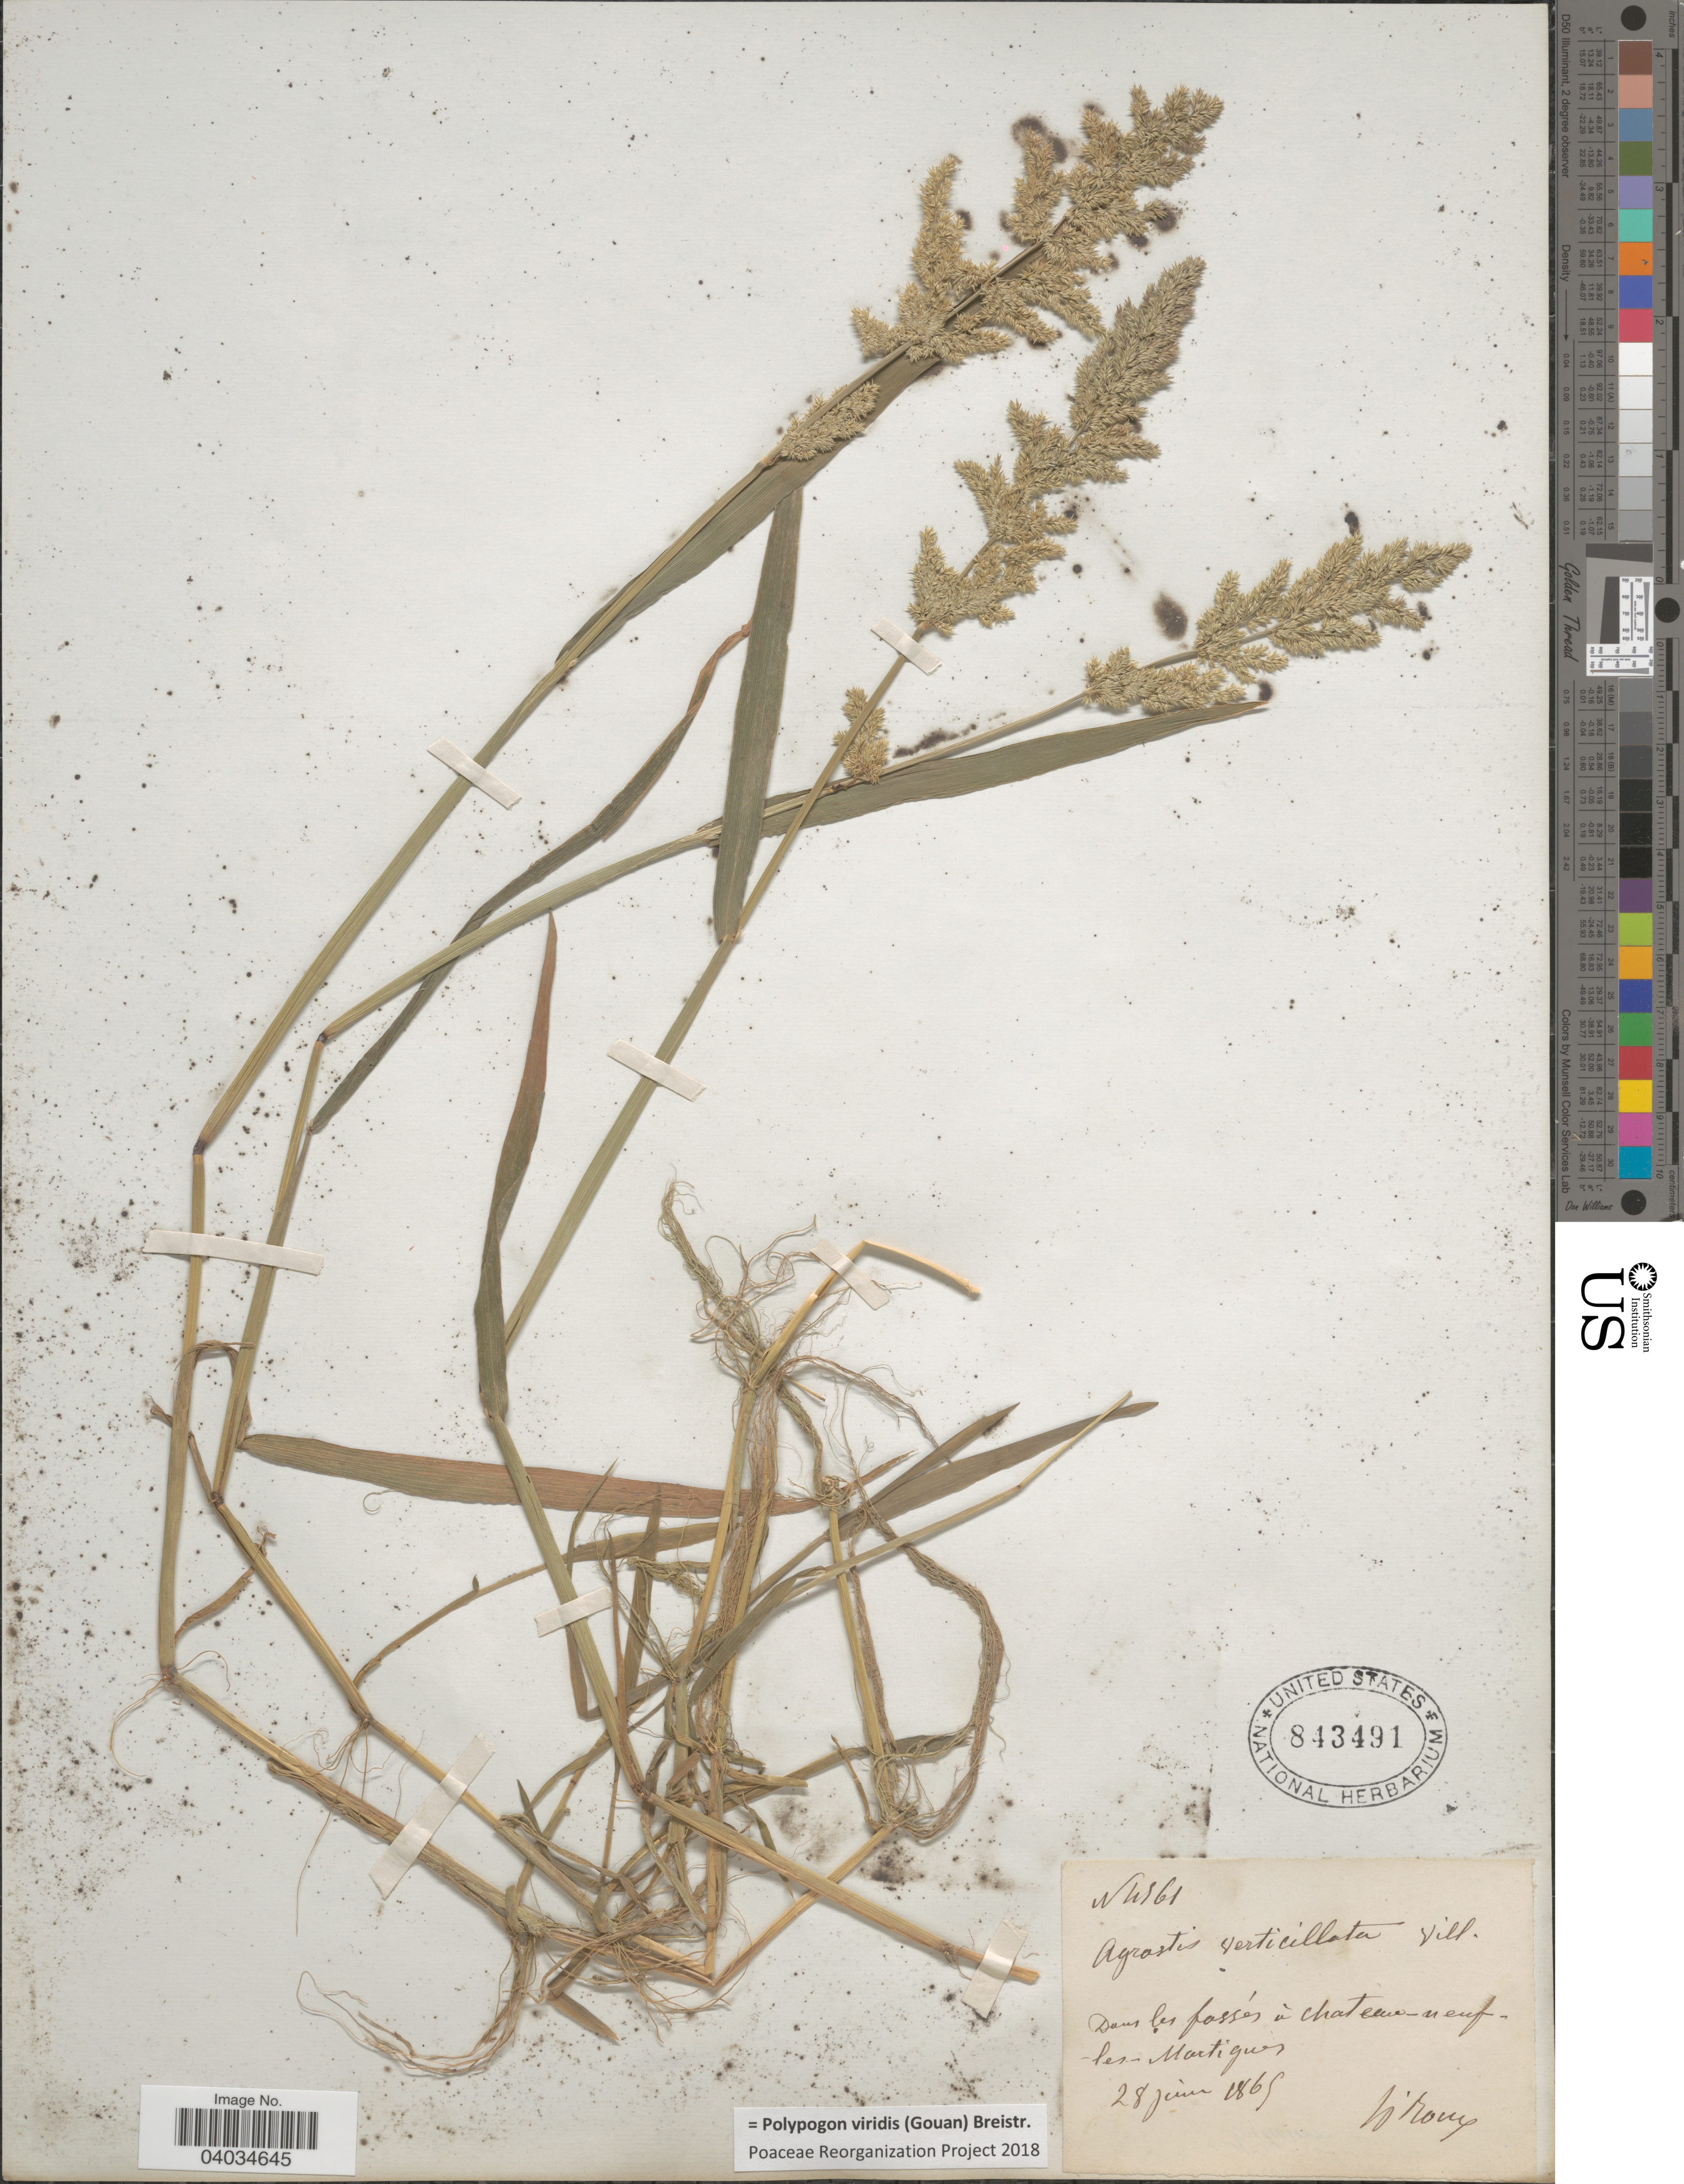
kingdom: Plantae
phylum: Tracheophyta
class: Liliopsida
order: Poales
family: Poaceae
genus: Polypogon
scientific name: Polypogon viridis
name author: (Gouan) Breistroffer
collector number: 4561*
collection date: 1865-06-28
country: France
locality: Dans les possés à Chateauxneuf les Martigues.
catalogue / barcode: US 843491